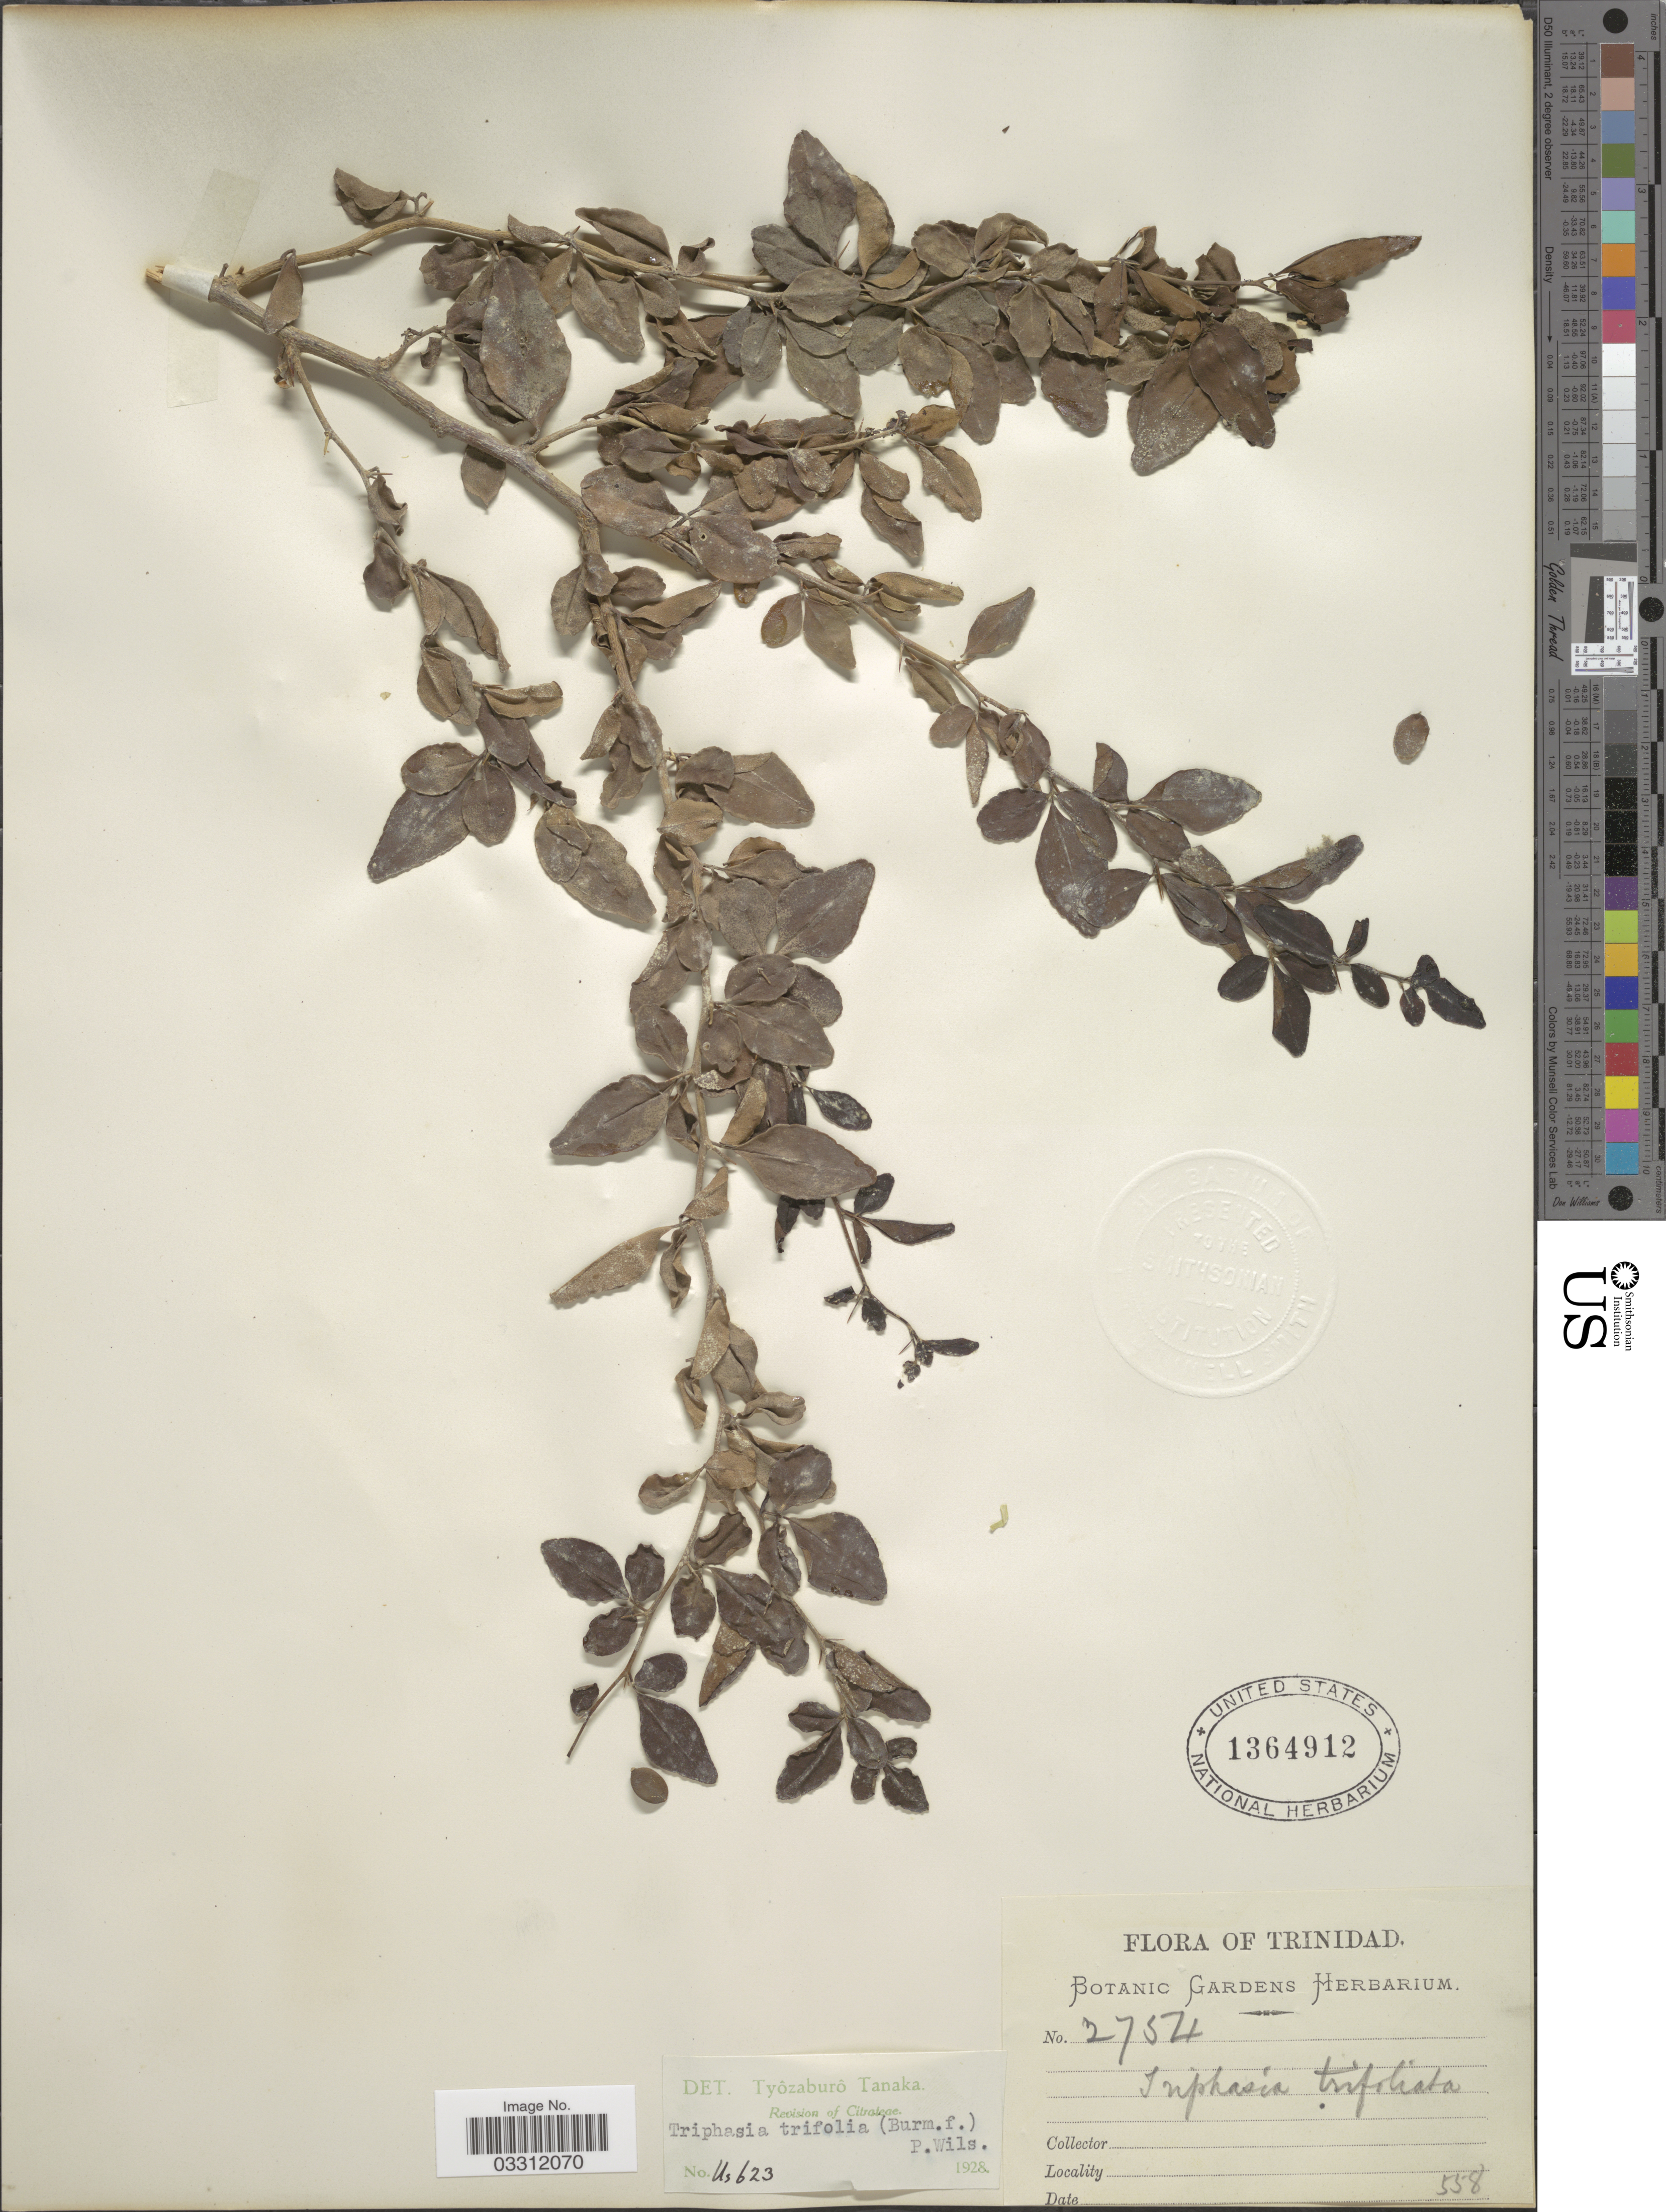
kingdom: Plantae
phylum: Tracheophyta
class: Magnoliopsida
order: Sapindales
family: Rutaceae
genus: Triphasia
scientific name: Triphasia trifolia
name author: (Burm. f.) P. Wilson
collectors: ex herb. Botanic Gardens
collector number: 2754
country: Trinidad and Tobago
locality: Trinidad.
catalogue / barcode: US 1364912